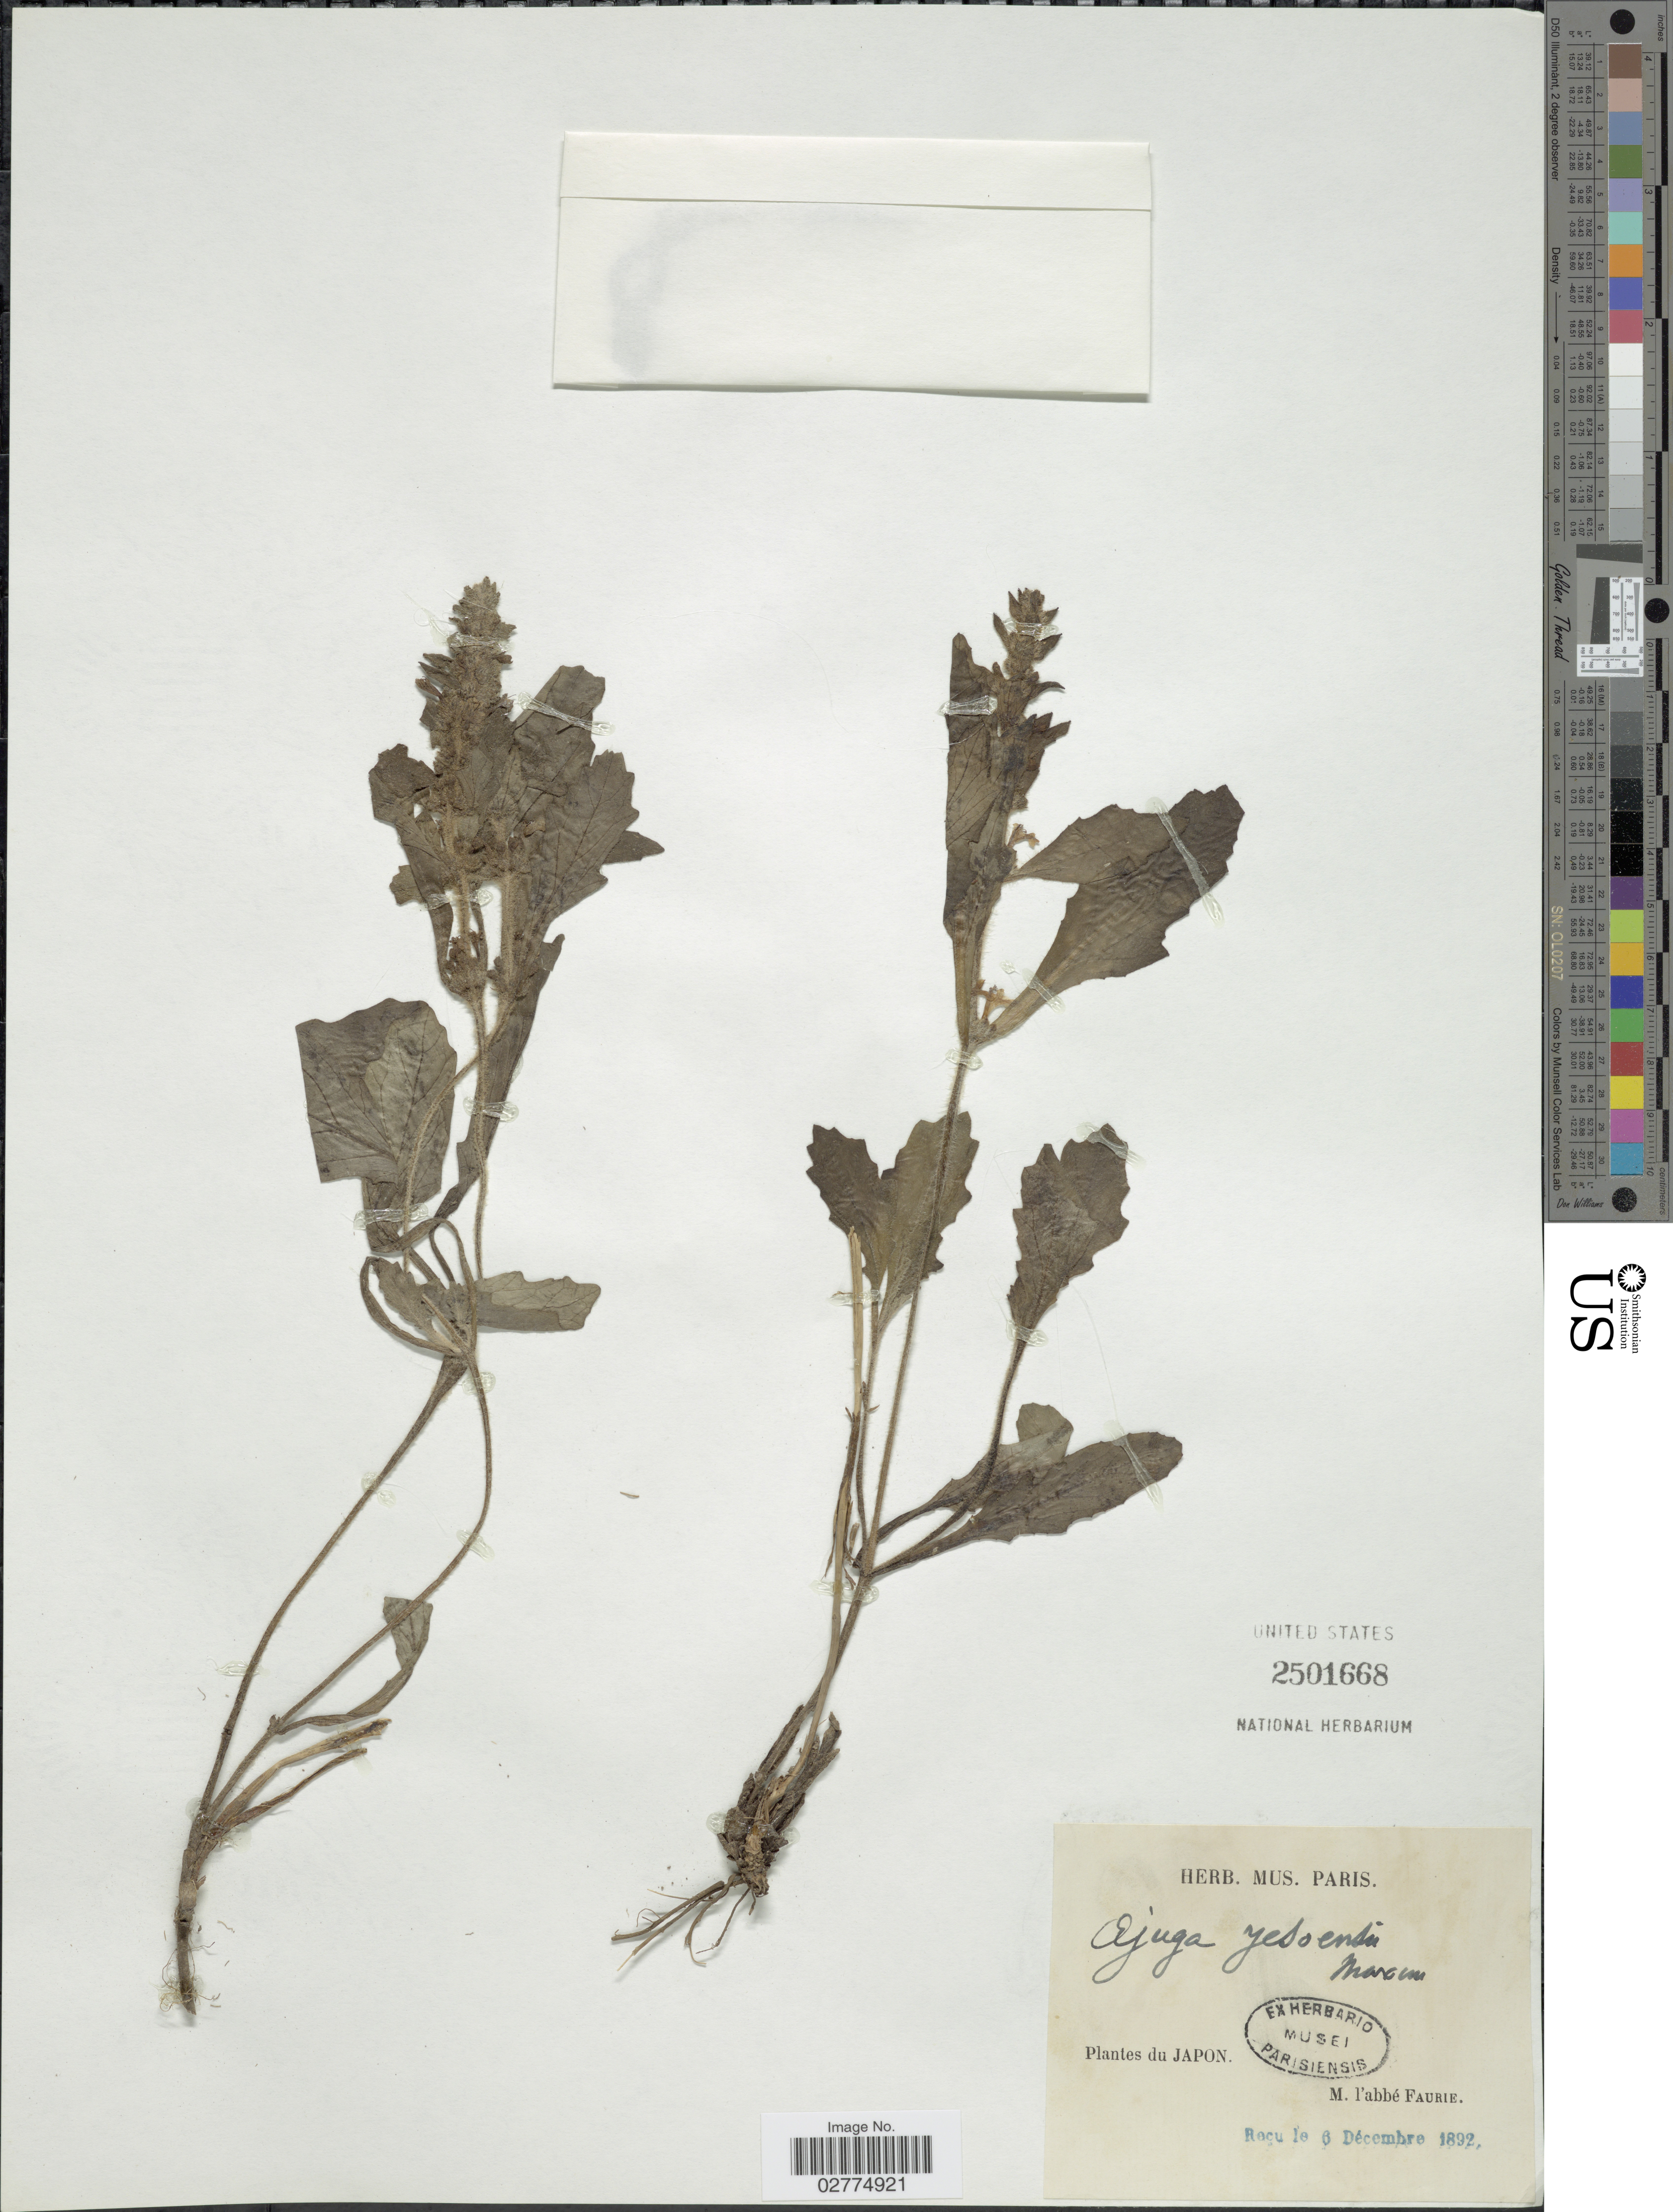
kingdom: Plantae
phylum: Tracheophyta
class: Magnoliopsida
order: Lamiales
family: Lamiaceae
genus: Ajuga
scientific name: Ajuga yesoensis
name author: Maxim. ex Franch. & Sav.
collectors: A. Faurie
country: Japan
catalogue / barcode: US 2501668